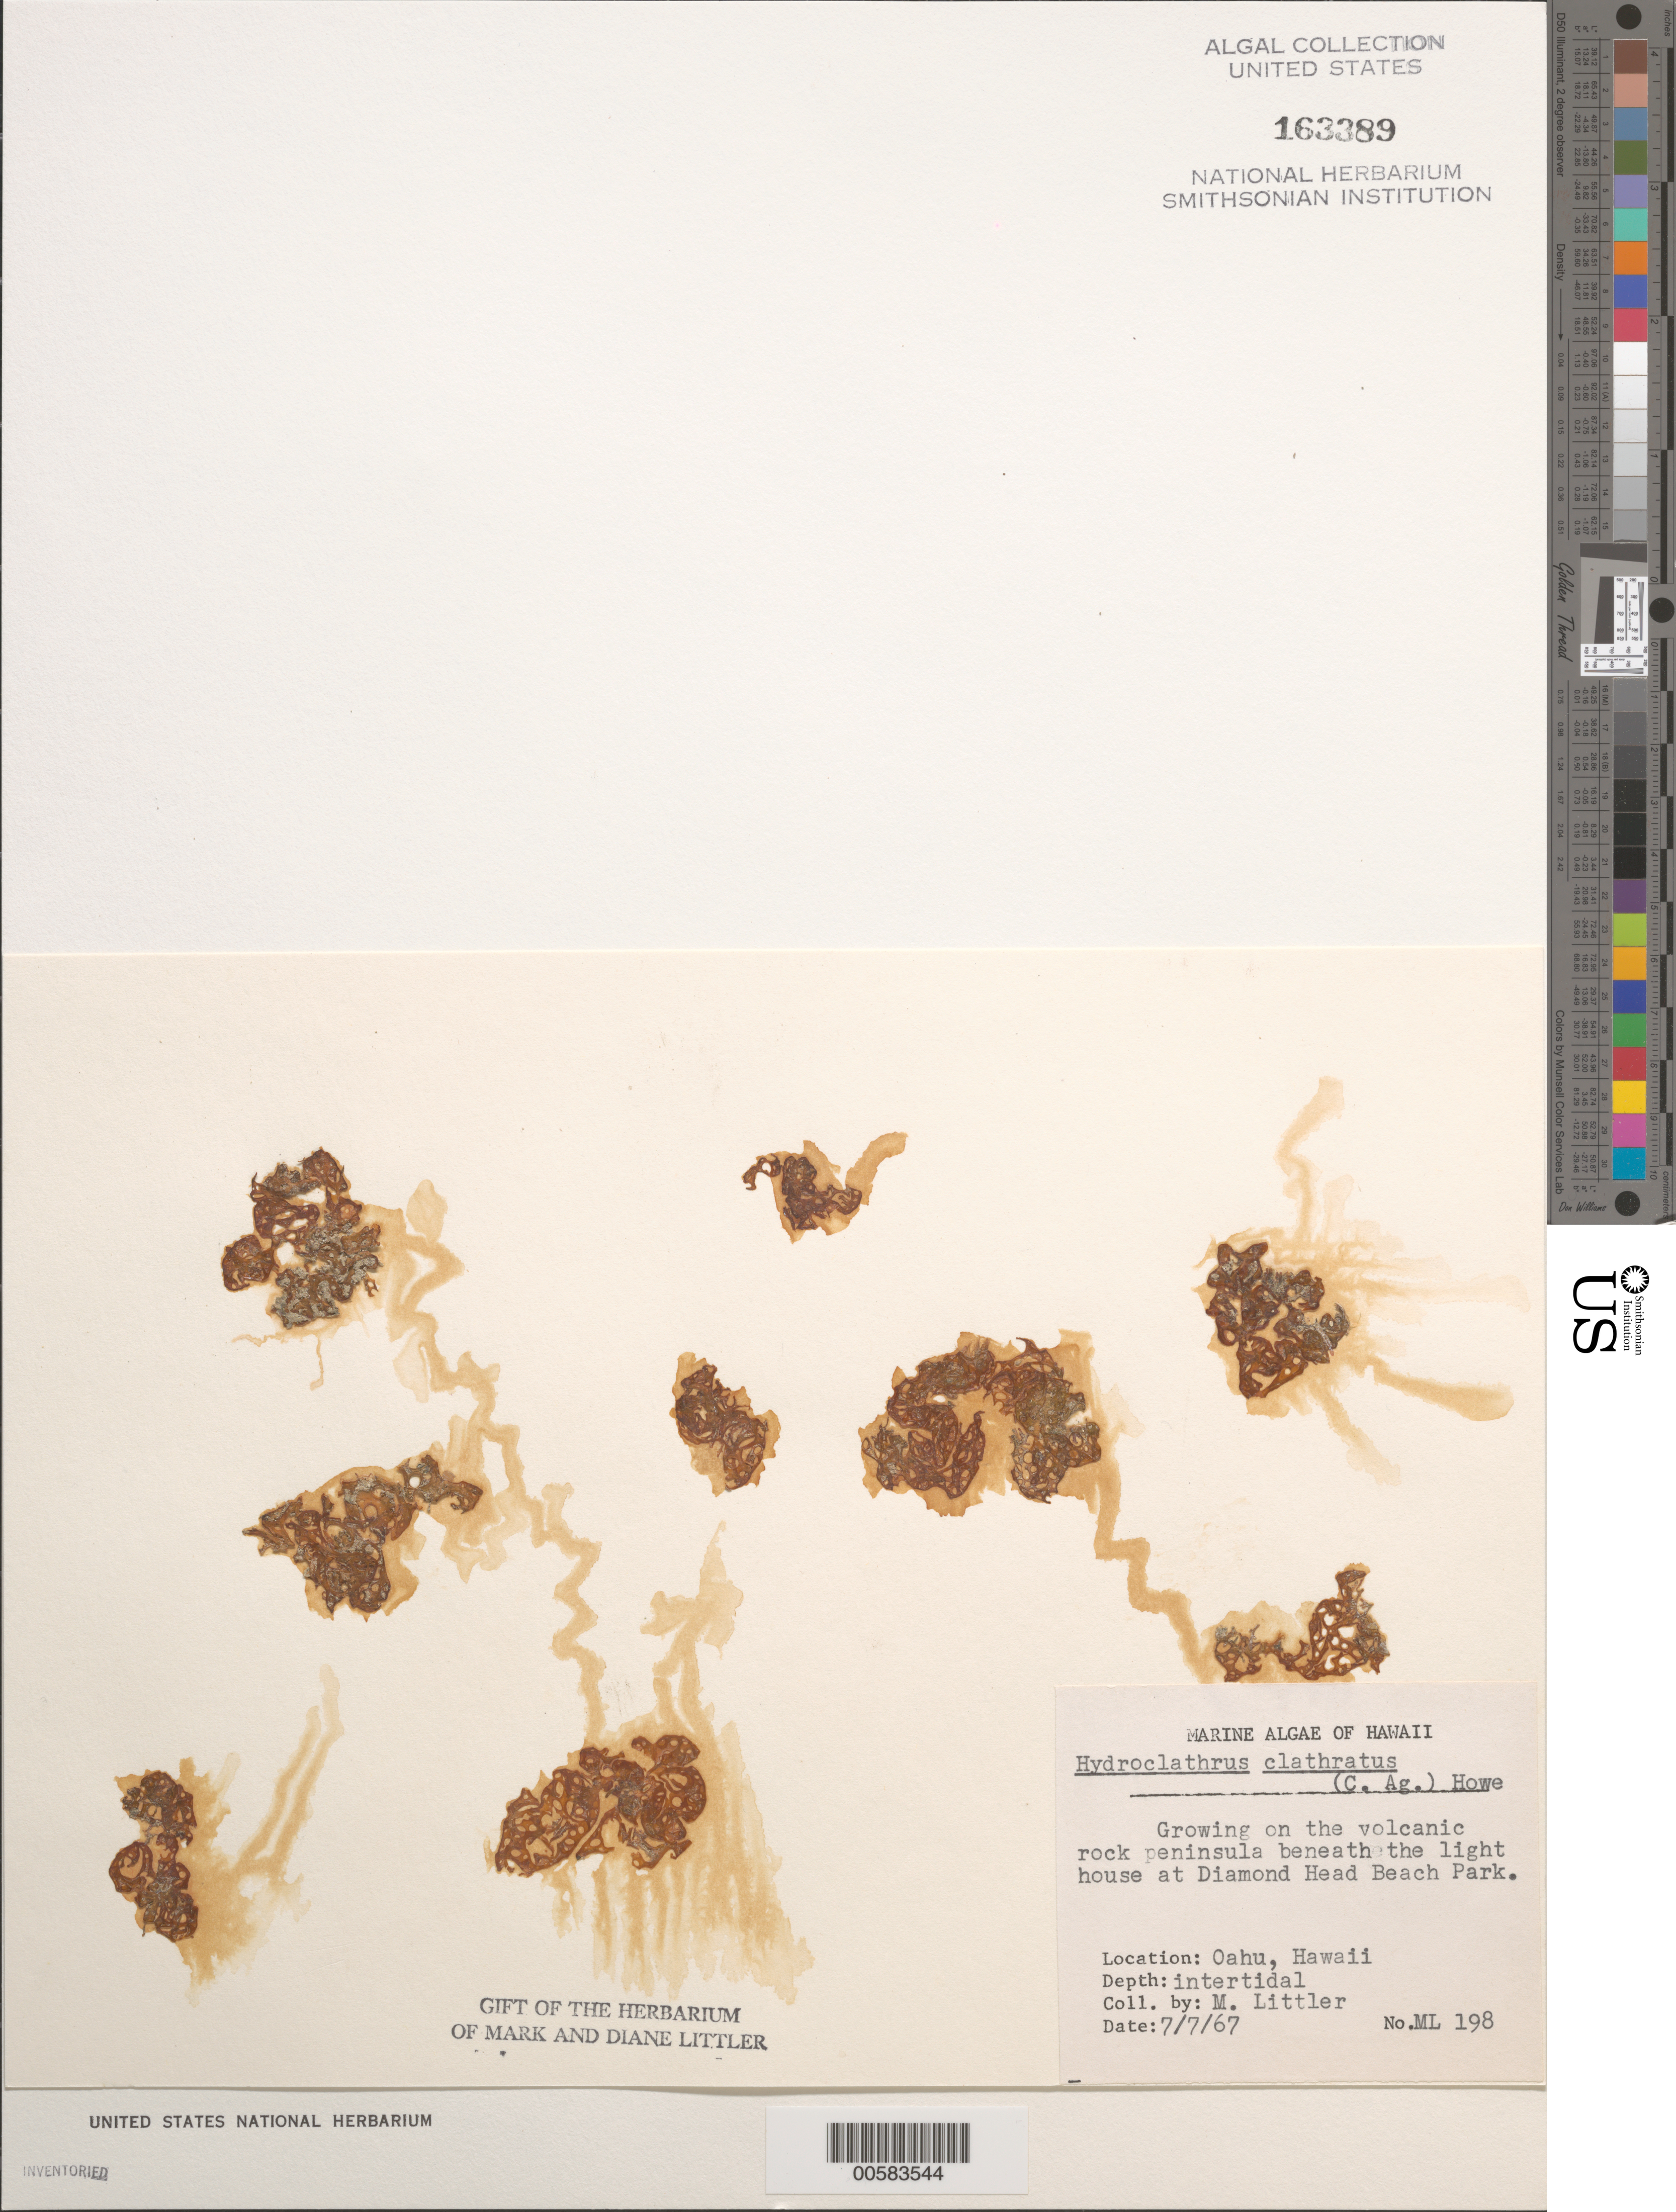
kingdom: Chromista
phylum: Ochrophyta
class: Phaeophyceae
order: Scytosiphonales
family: Scytosiphonaceae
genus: Hydroclathrus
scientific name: Hydroclathrus clathratus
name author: (C. Agardh) M. Howe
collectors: M. M. Littler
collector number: ML 198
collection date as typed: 07 Jul 1967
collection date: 1967-07-07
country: United States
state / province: Hawaii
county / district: Honolulu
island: Oahu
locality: Diamond Head Beach Park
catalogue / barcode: US 163389